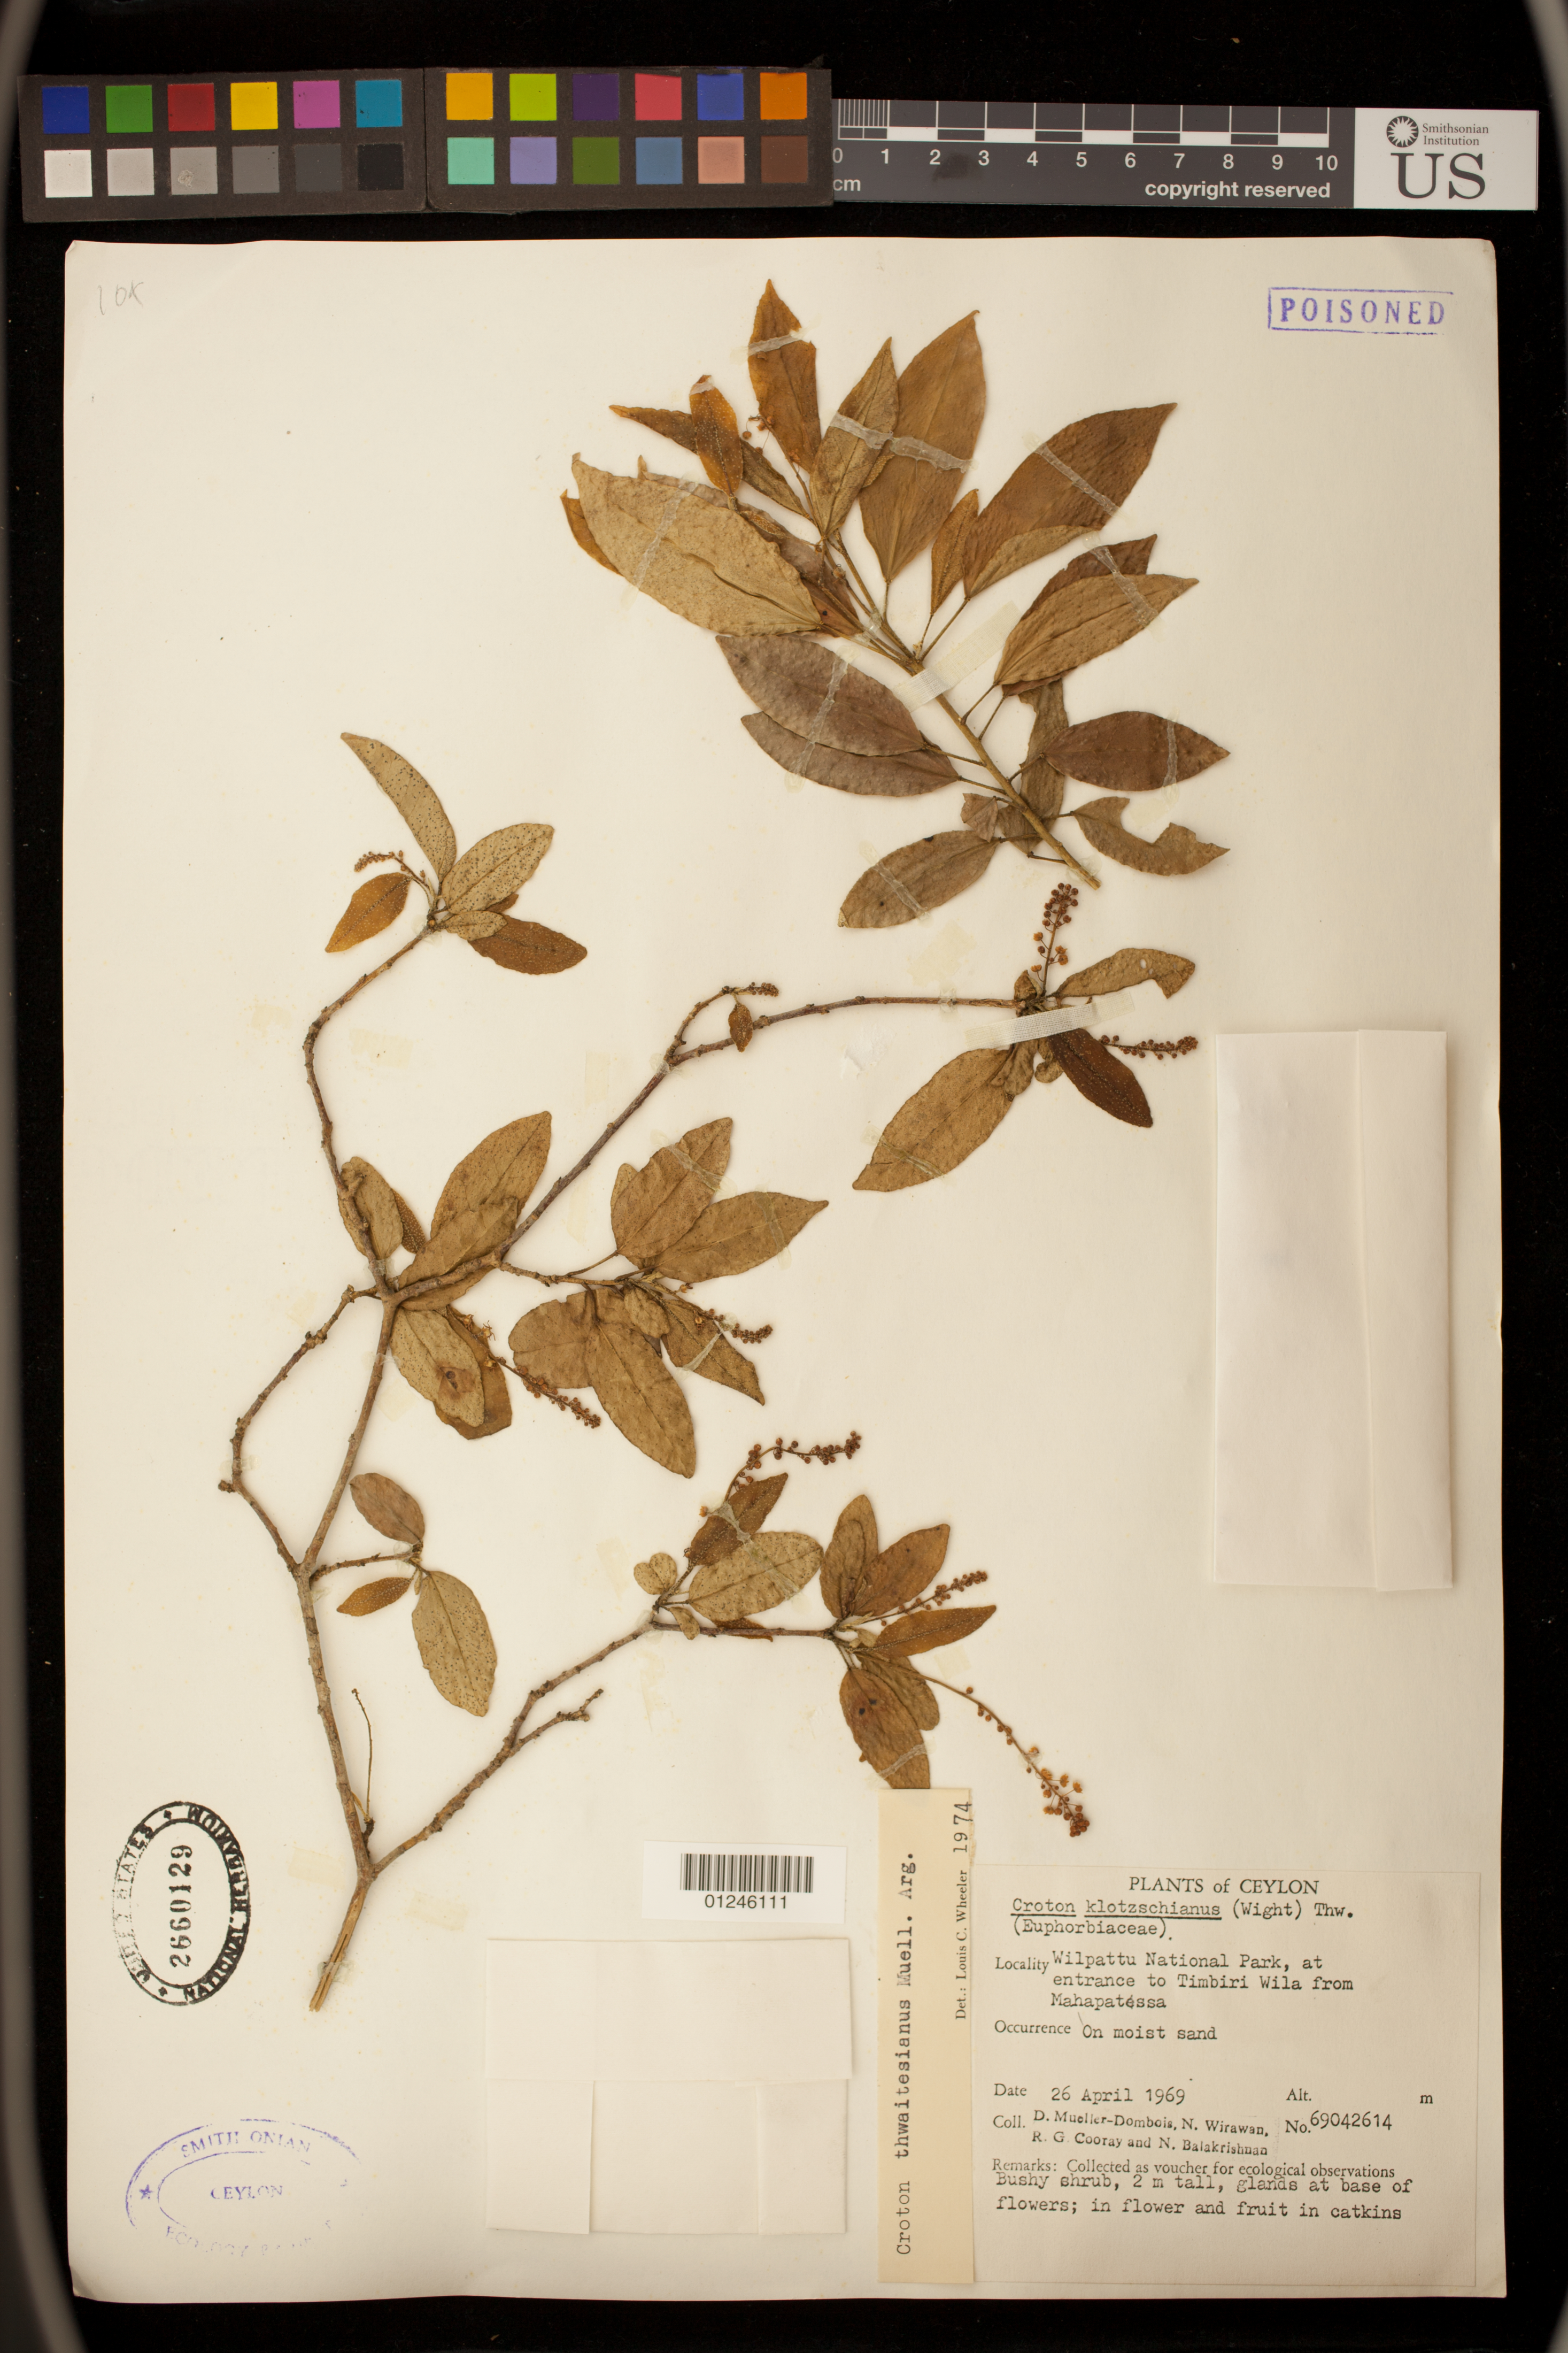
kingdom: Plantae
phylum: Tracheophyta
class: Magnoliopsida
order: Malpighiales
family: Euphorbiaceae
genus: Croton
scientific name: Croton thwaitesianus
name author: Müll. Arg.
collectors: D. Mueller-Dombois, N. Wirawan, R. Cooray & N. Balakrishnan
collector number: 69042614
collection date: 1969-04-26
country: Sri Lanka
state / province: North Central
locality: Wilpattu National Park, at entrance to Timbiri Wila from Mahapatessa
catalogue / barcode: US 2660129